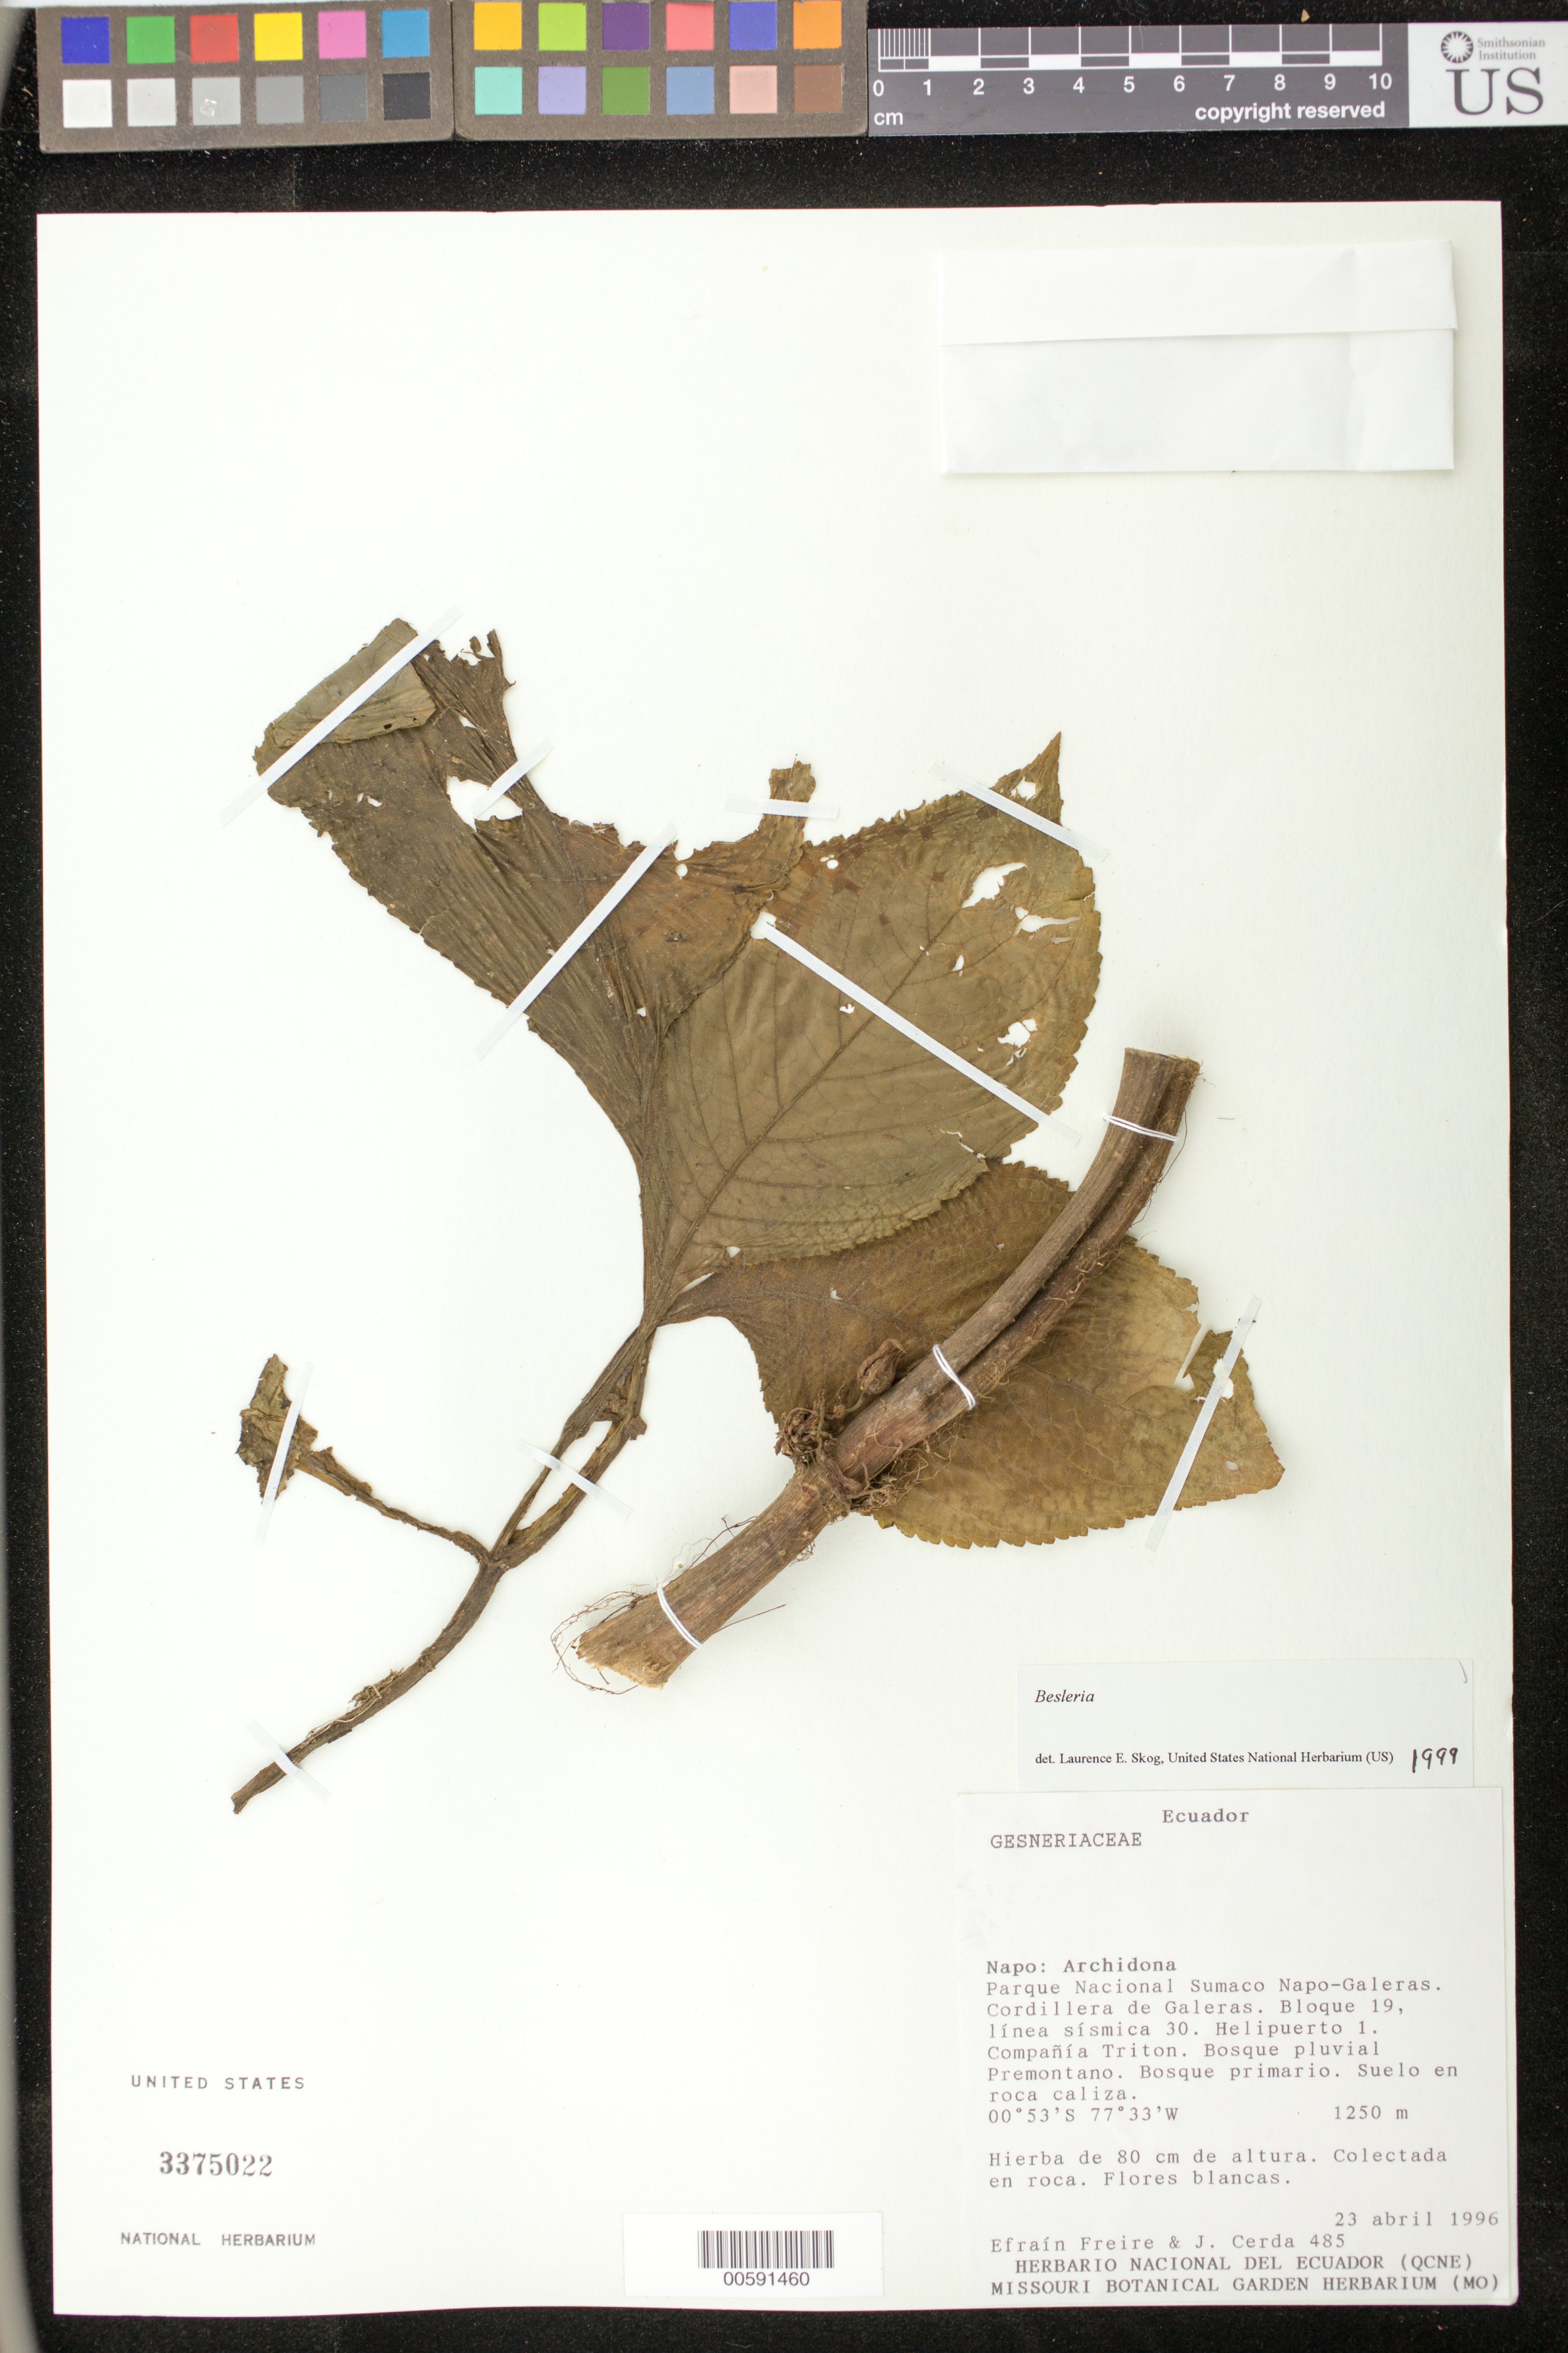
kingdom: Plantae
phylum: Tracheophyta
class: Magnoliopsida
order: Lamiales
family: Gesneriaceae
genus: Besleria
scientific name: Besleria sp.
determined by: Clark, J. L., (SEL), The Marie Selby Botanical Garden (UNITED STATES)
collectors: E. Freire & J. Cerda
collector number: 485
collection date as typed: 23 Apr 1996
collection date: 1996-04-23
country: Ecuador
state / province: Napo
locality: Archidona. Parque Nacional Sumaco Napo-Galeras, Cordillera de Galeras, Bloque 19, línea sísmica 30, Helipuerto 1, Compañía Triton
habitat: Bosque pluvial premontano; bosque primario, suelo en roca caliza; colectada en roca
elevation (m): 1250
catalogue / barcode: US 3375022